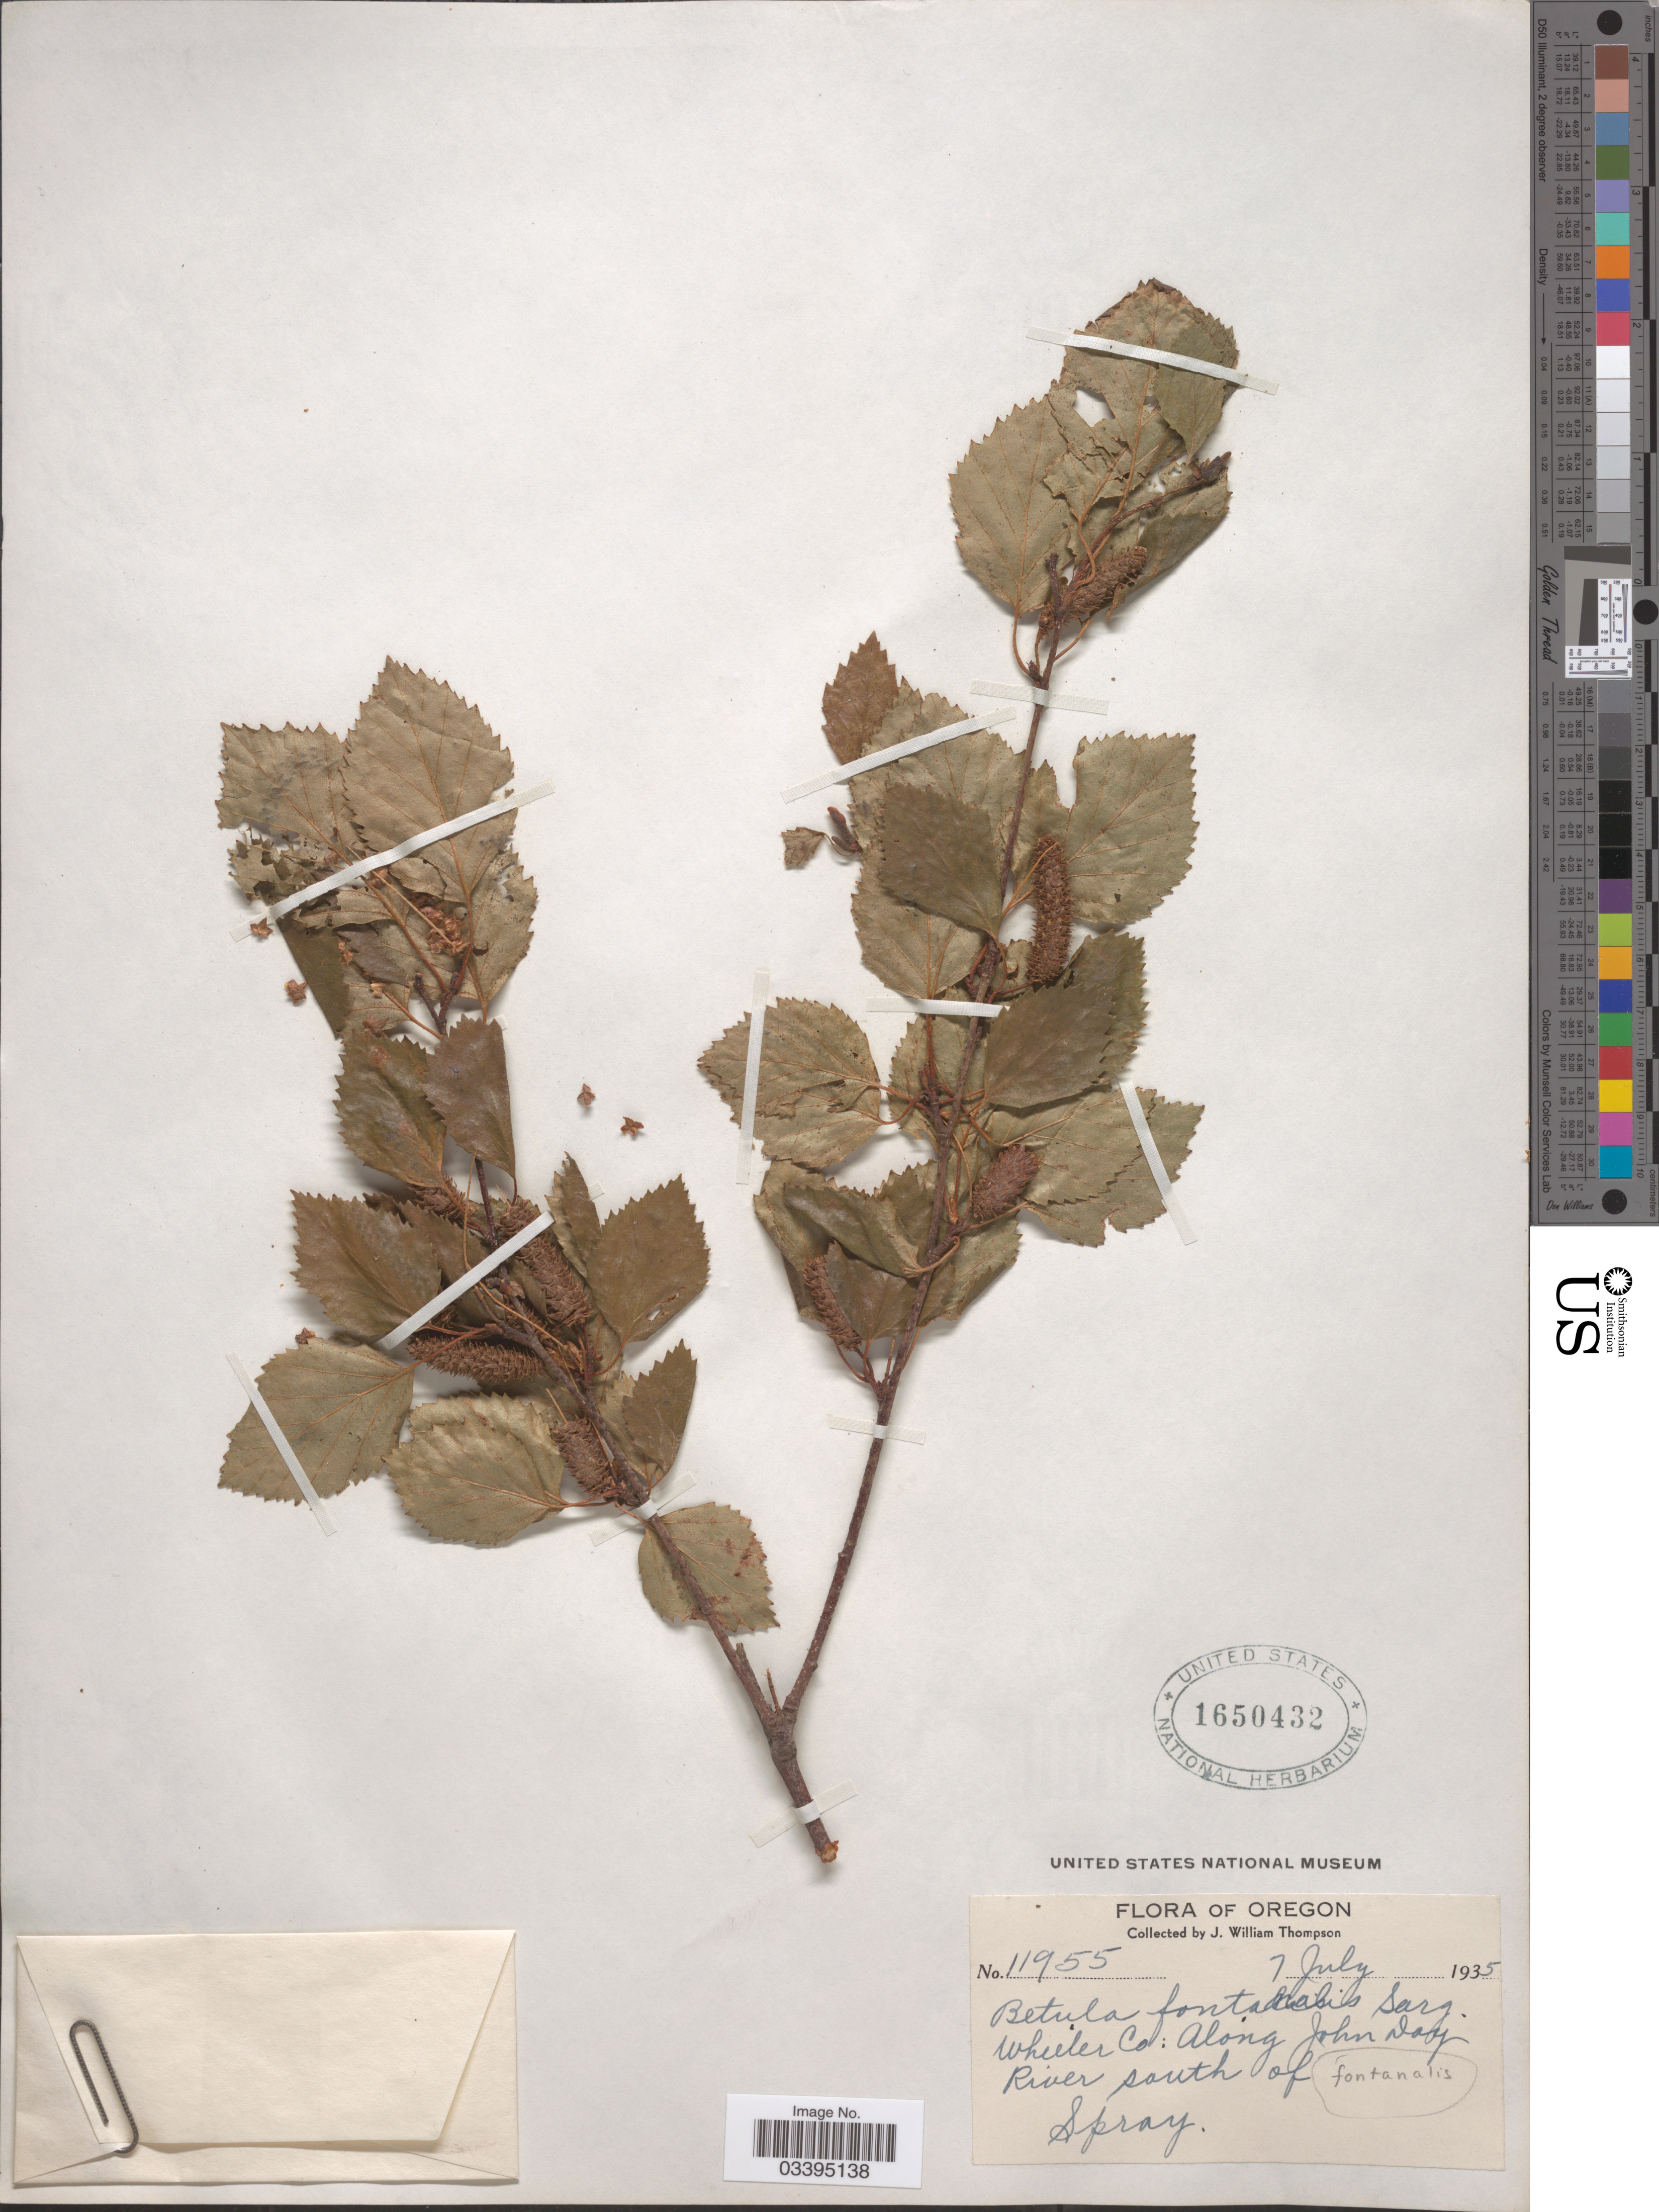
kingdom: Plantae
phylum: Tracheophyta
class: Magnoliopsida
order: Fagales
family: Betulaceae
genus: Betula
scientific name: Betula fontinalis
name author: Sarg.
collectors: J. W. Thompson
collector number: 11955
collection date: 1935-07-07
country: United States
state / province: Oregon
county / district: Wheeler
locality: Wheeler Co: Along John Day River south of Spray.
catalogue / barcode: US 1650432